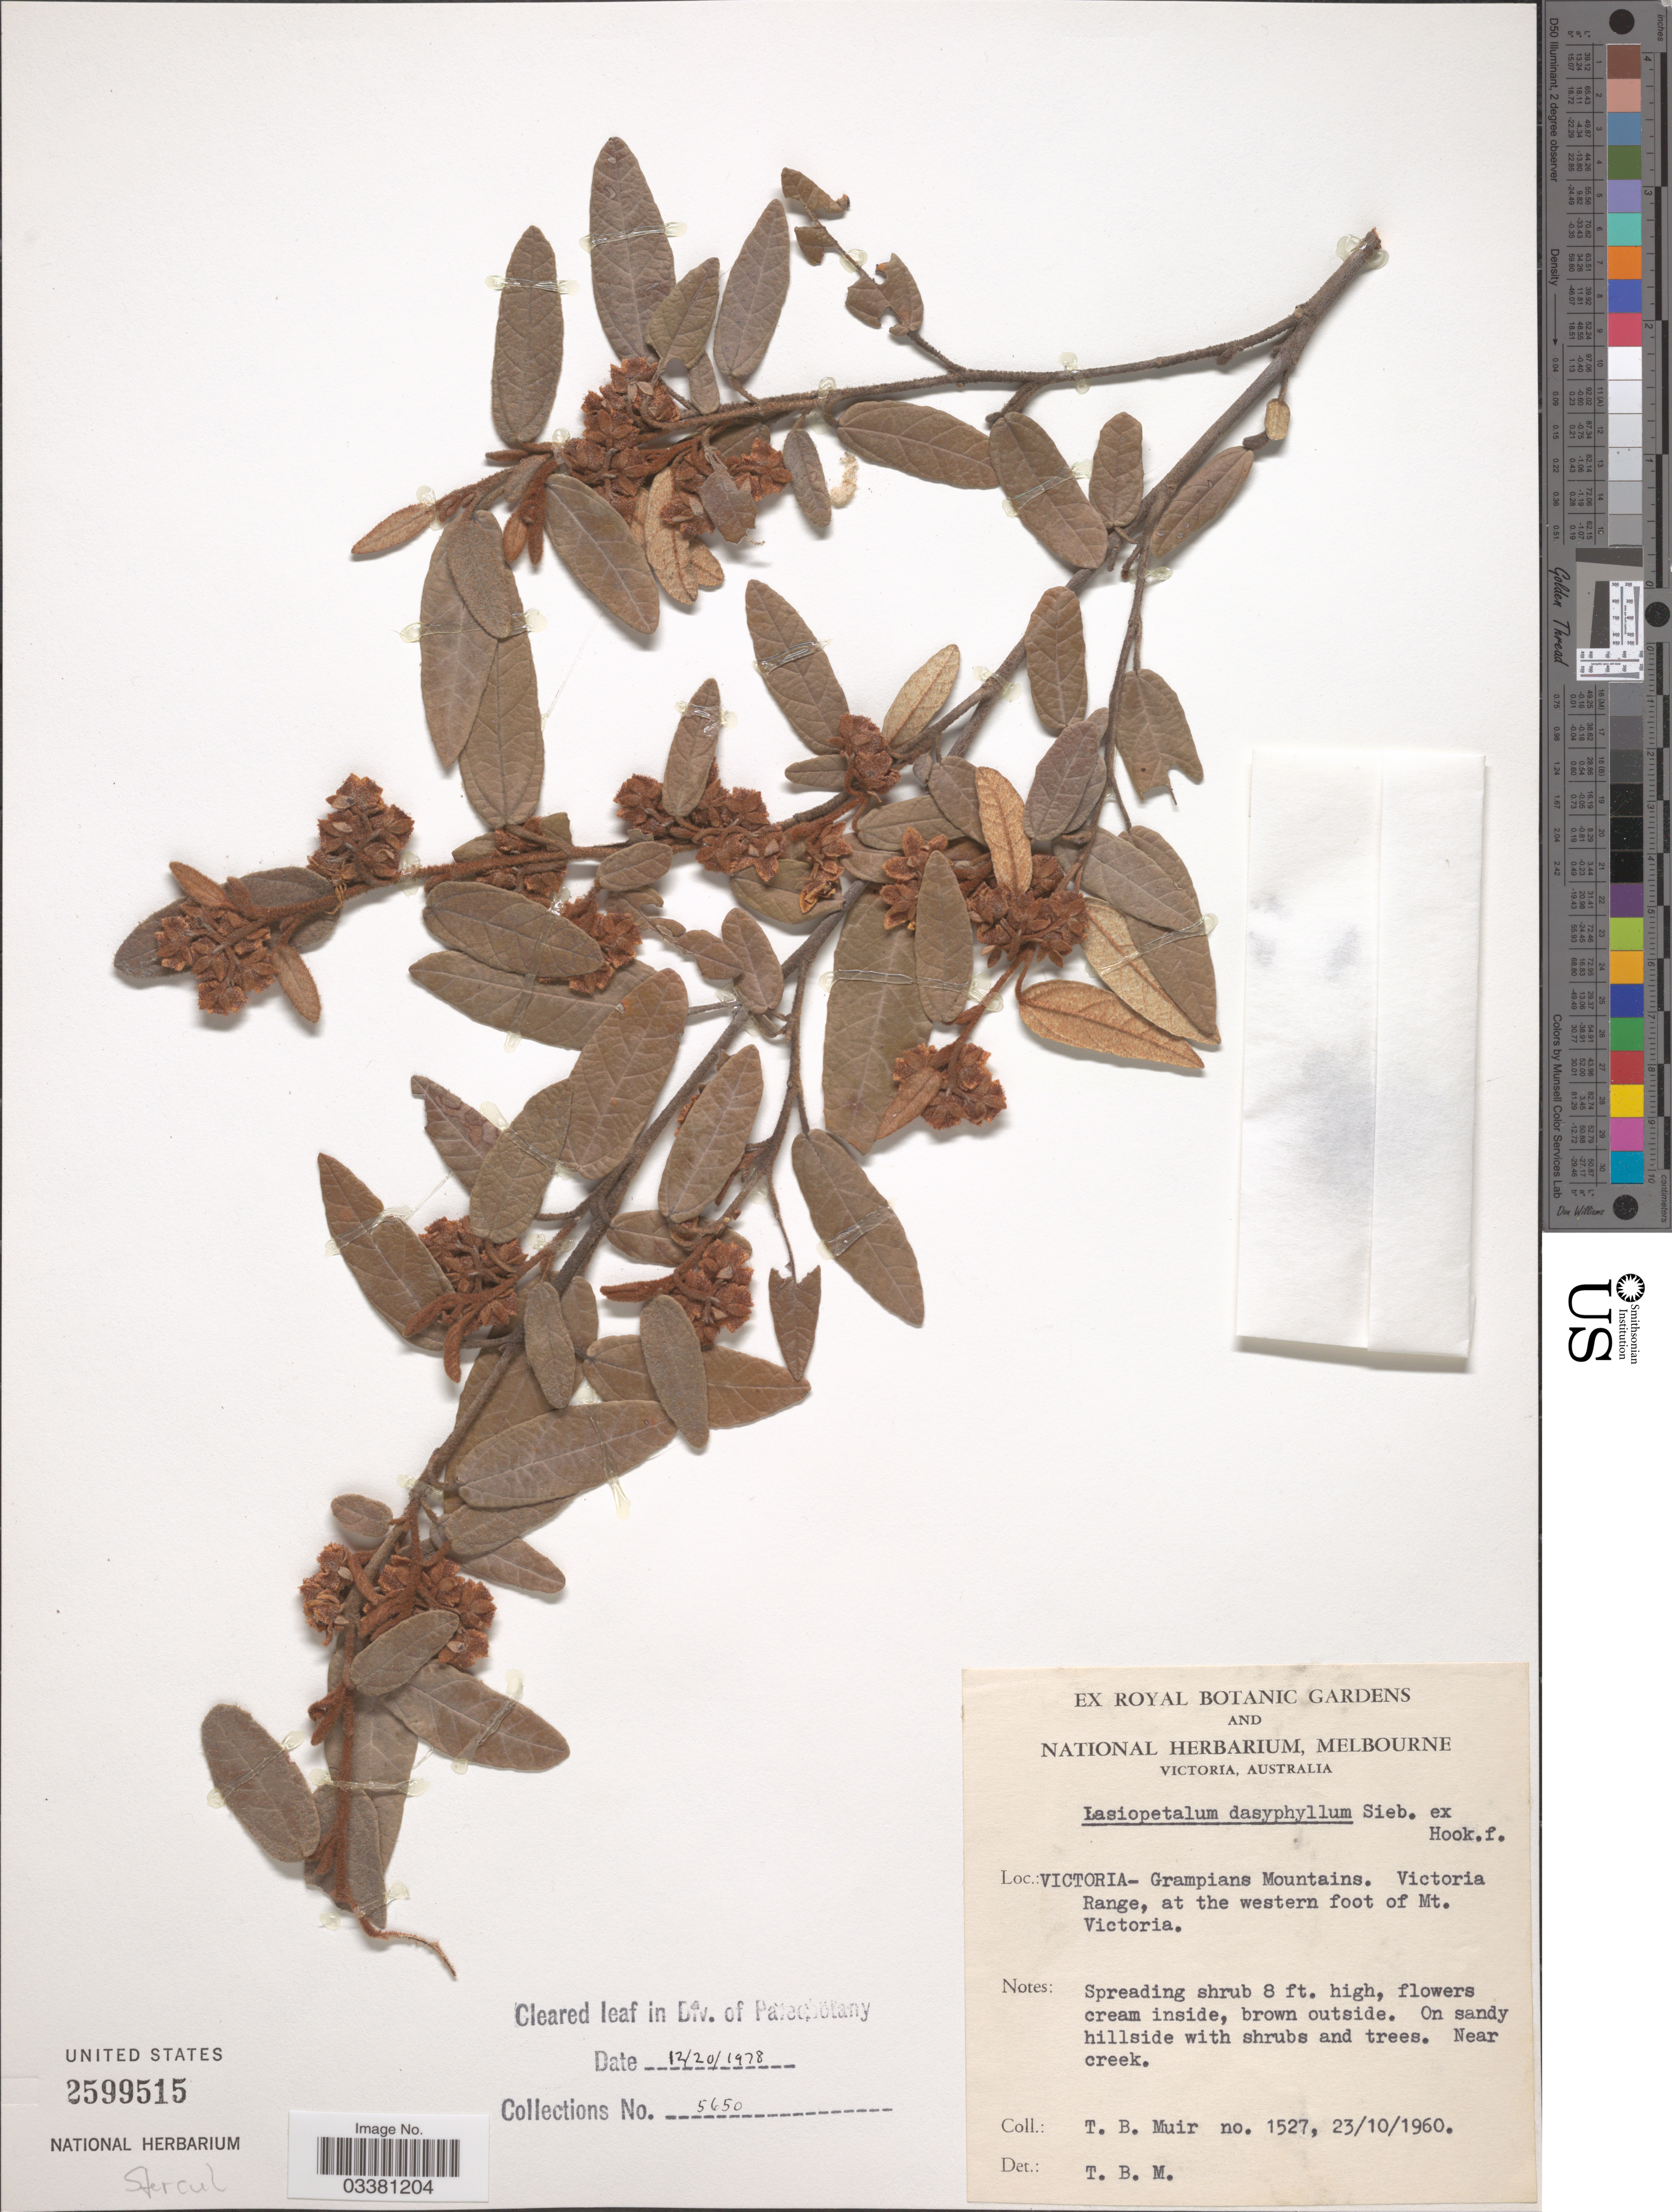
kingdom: Plantae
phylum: Tracheophyta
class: Magnoliopsida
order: Malvales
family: Malvaceae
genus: Lasiopetalum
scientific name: Lasiopetalum dasyphyllum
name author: Sieber ex Hook.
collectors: T. Muir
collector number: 1527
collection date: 1960-10-23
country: Australia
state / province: Victoria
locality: Victoria- Grampians Mountains. Victoria Range, at the western foot of Mt. Victoria.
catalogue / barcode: US 2599515